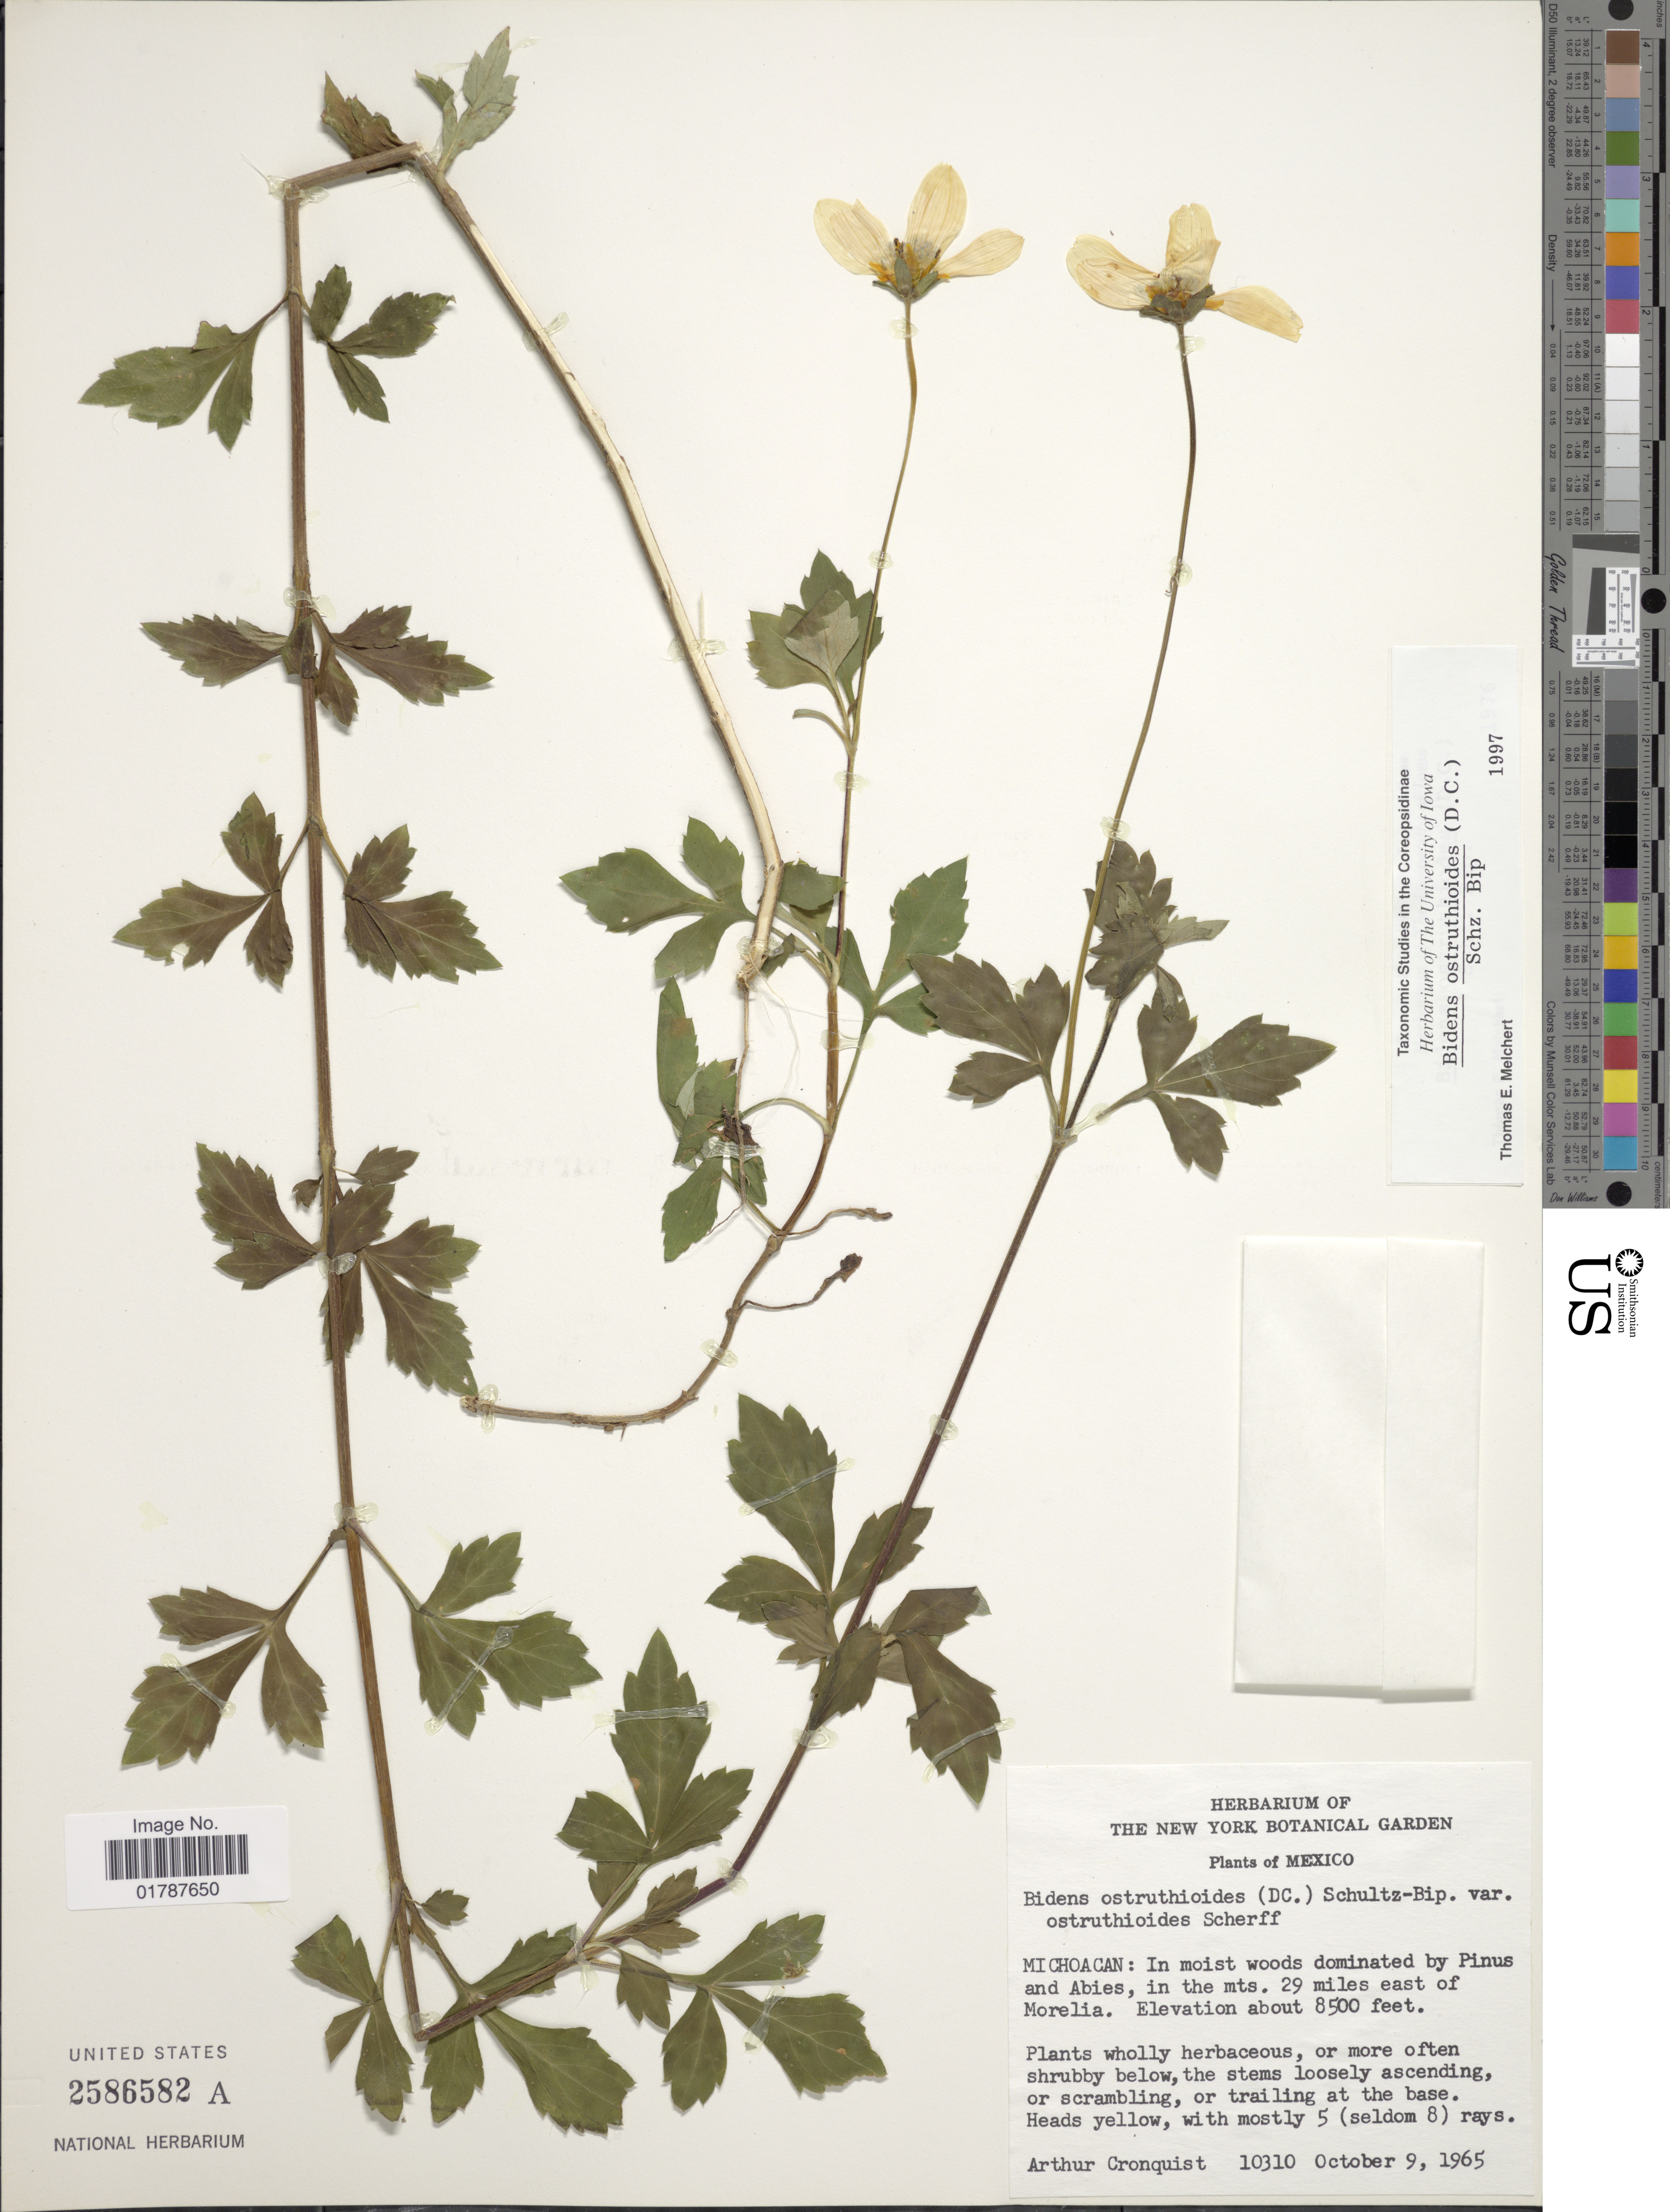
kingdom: Plantae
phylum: Tracheophyta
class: Magnoliopsida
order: Asterales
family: Asteraceae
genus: Bidens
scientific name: Bidens ostruthioides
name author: (DC.) Sch. Bip.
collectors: A. J. Cronquist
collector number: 10310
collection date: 1965-10-09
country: Mexico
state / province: Michoacán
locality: Michoacan: In moist woods dominated by Pinus and Abies, in the mts. 29 miles east of Morelia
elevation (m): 2591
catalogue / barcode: US 2586582A